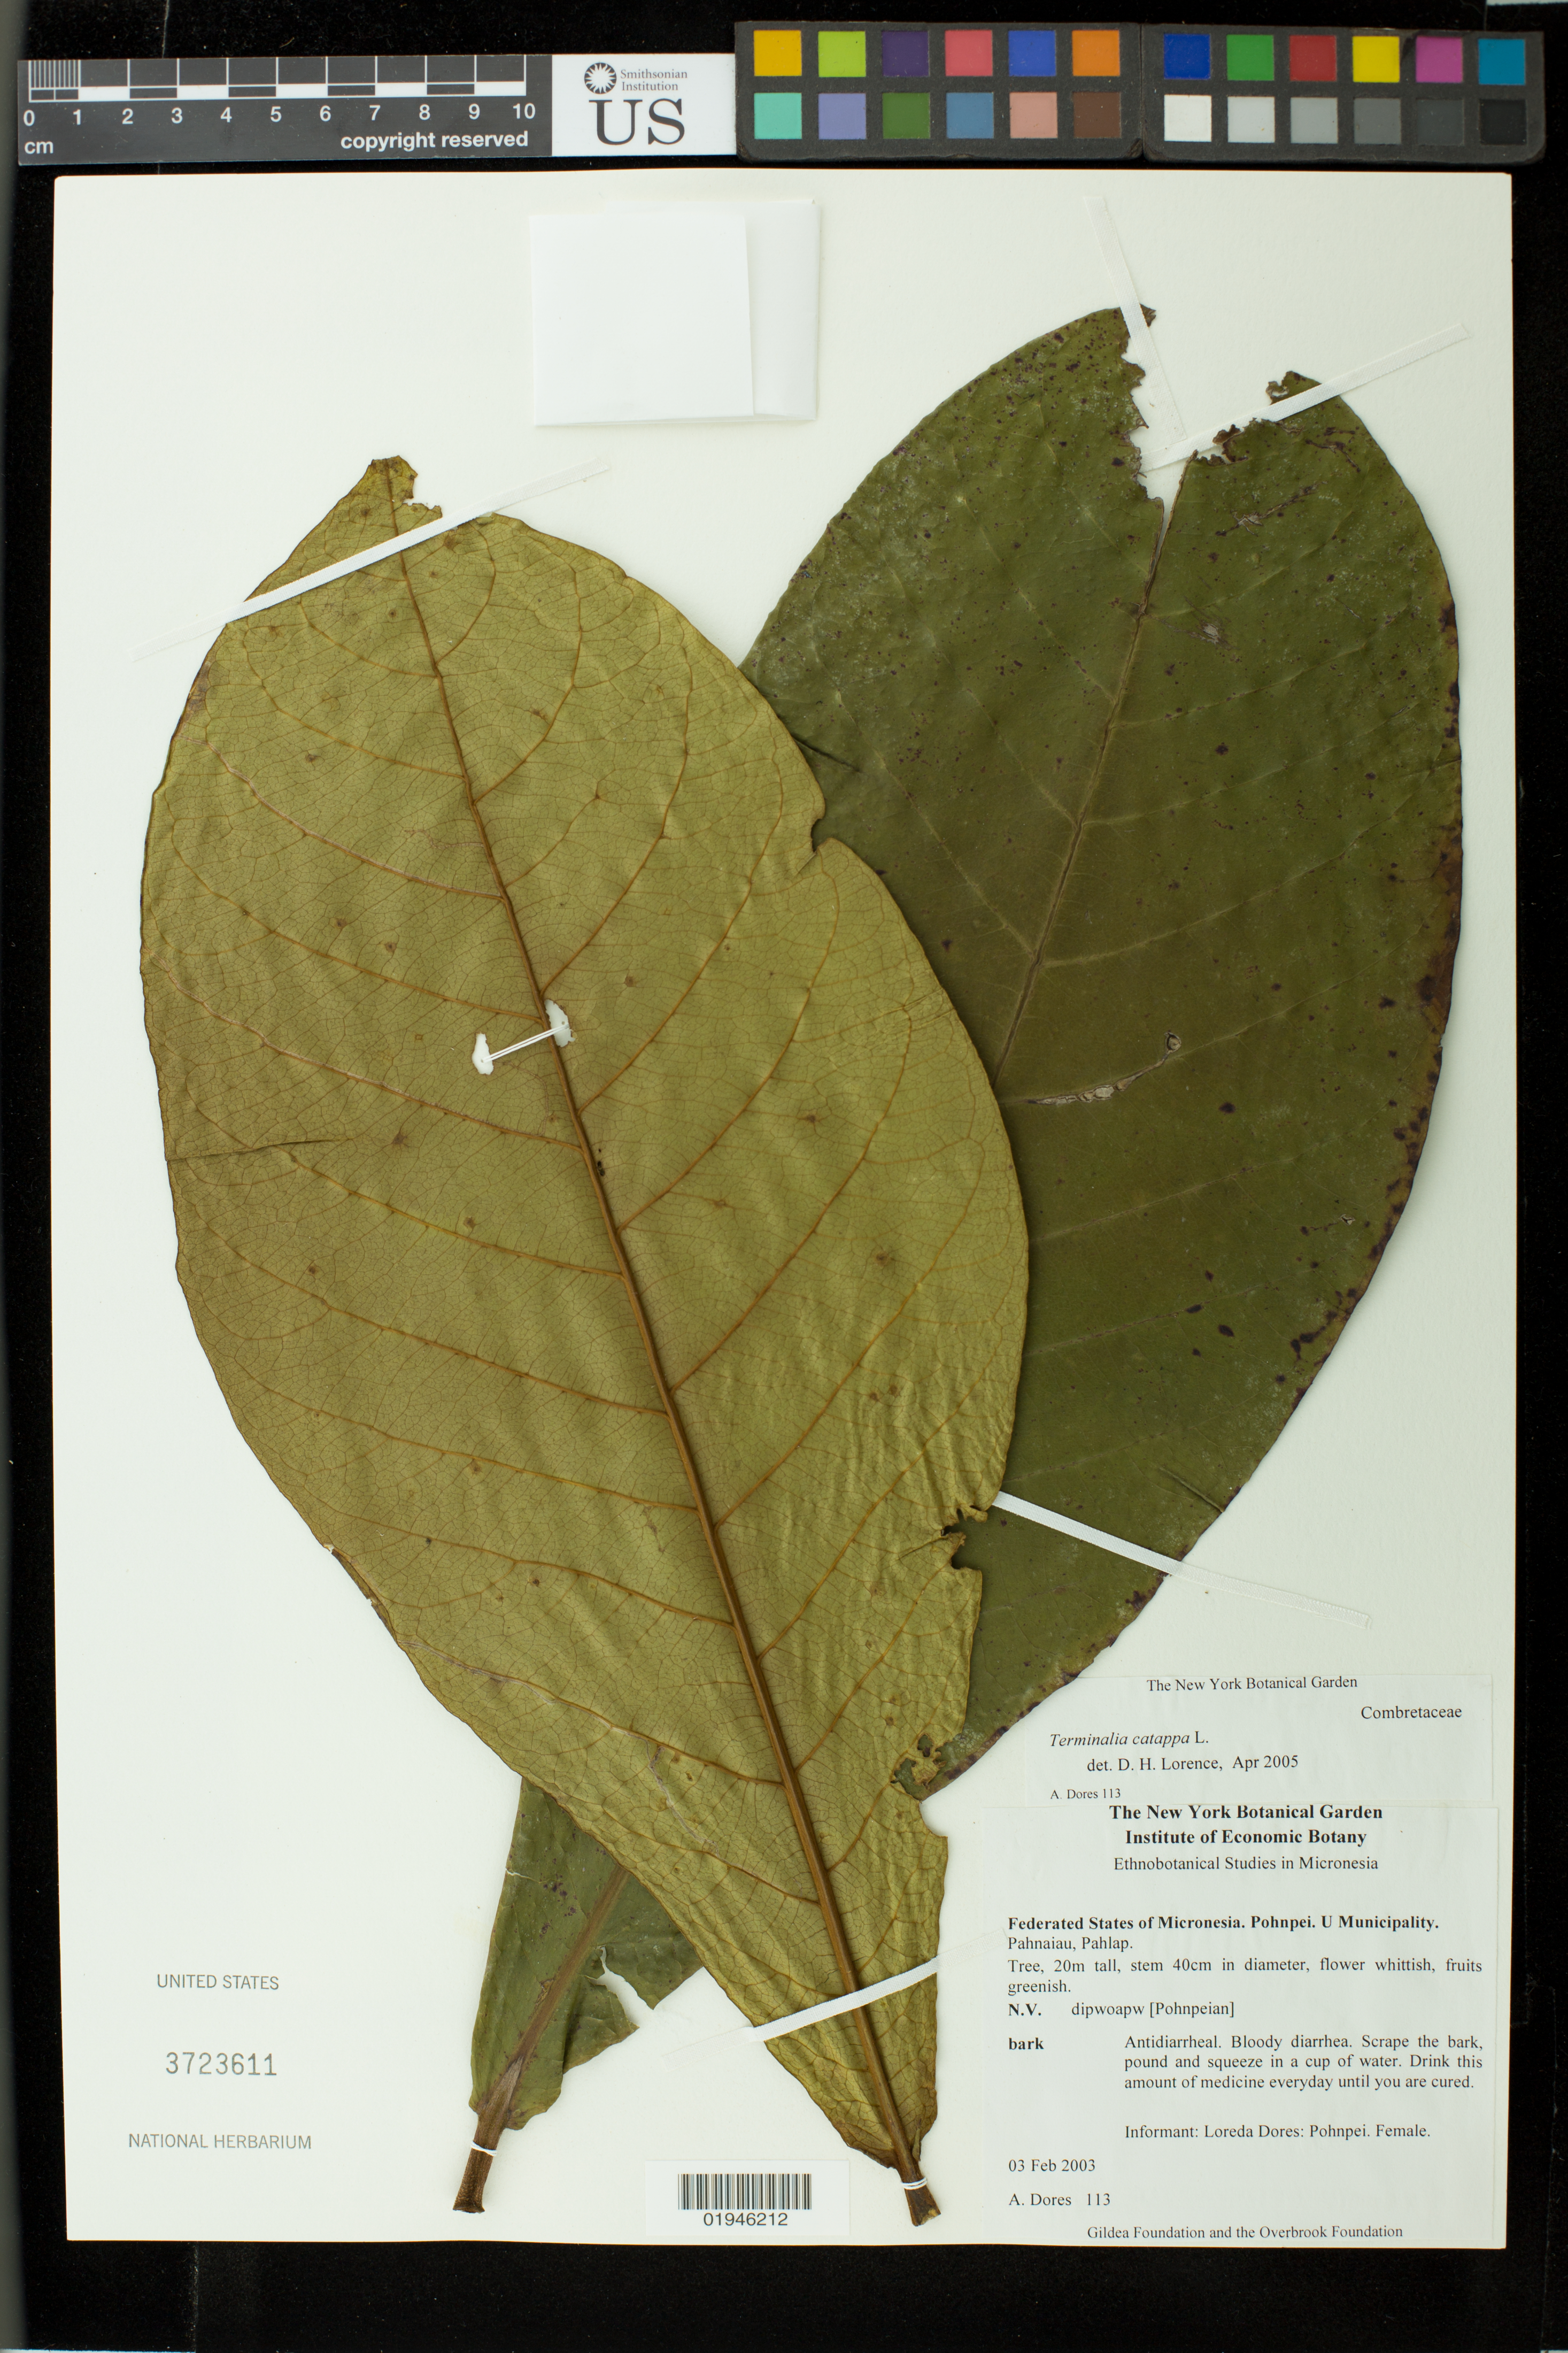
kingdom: Plantae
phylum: Tracheophyta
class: Magnoliopsida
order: Myrtales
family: Combretaceae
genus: Terminalia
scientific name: Terminalia catappa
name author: L.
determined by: Lorence, David H., (PTBG), National Tropical Botanical Garden (UNITED STATES)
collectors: A. Dores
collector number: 113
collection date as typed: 3 Feb 2003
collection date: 2003-02-03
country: Micronesia, Federated States of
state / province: Pohnpei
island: Pohnpei [Ponape]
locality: U Municipality, Pahnaiau, Pahlap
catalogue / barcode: US 3723611